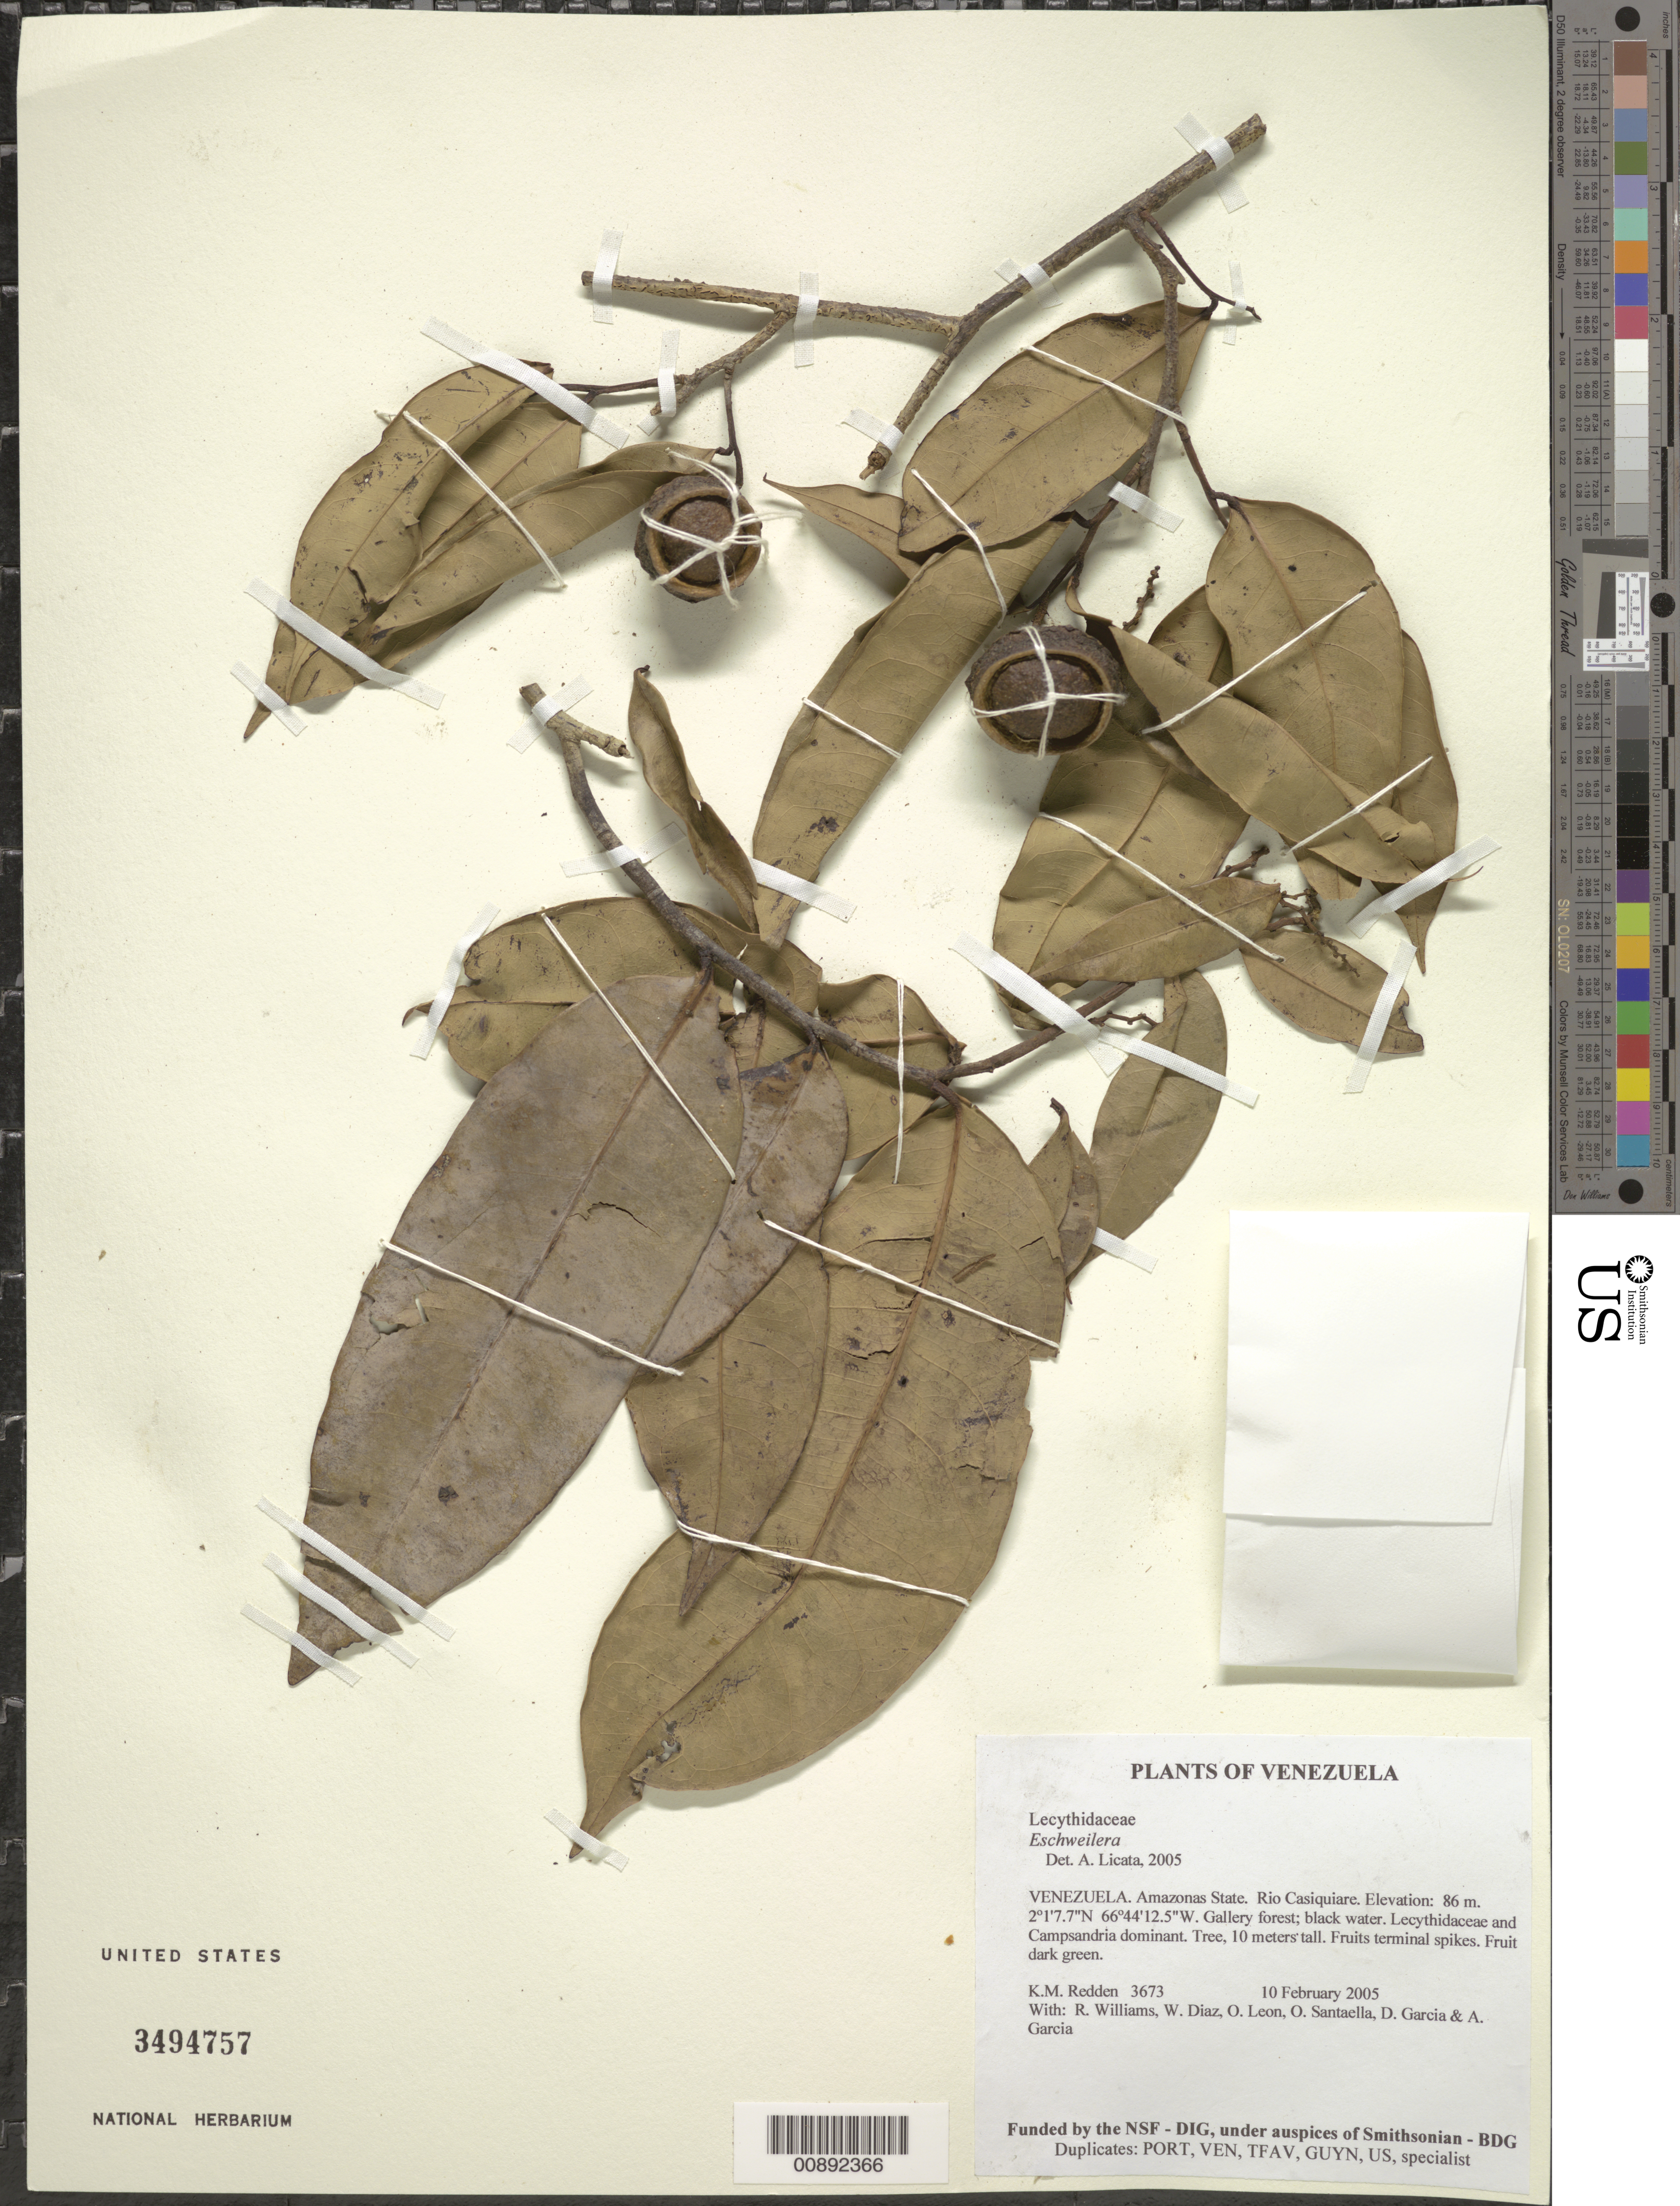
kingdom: Plantae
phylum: Tracheophyta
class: Magnoliopsida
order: Ericales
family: Lecythidaceae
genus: Eschweilera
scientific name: Eschweilera sp.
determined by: Licata, A., (PORT), Univ. Nac. Exp. de los Llanos Ezequiel Zamora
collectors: K. M. Redden, R. Williams, W. Díaz P., O. León, O. Santaella, D. Garcia & A. Garcia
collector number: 3673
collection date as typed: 10 February 2005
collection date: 2005-02-10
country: Venezuela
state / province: Amazonas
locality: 23 - Rio Casiquiare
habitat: Gallery forest; black water. Lecythidaceae and Campsiandra dominant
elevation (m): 86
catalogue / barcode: US 3494757